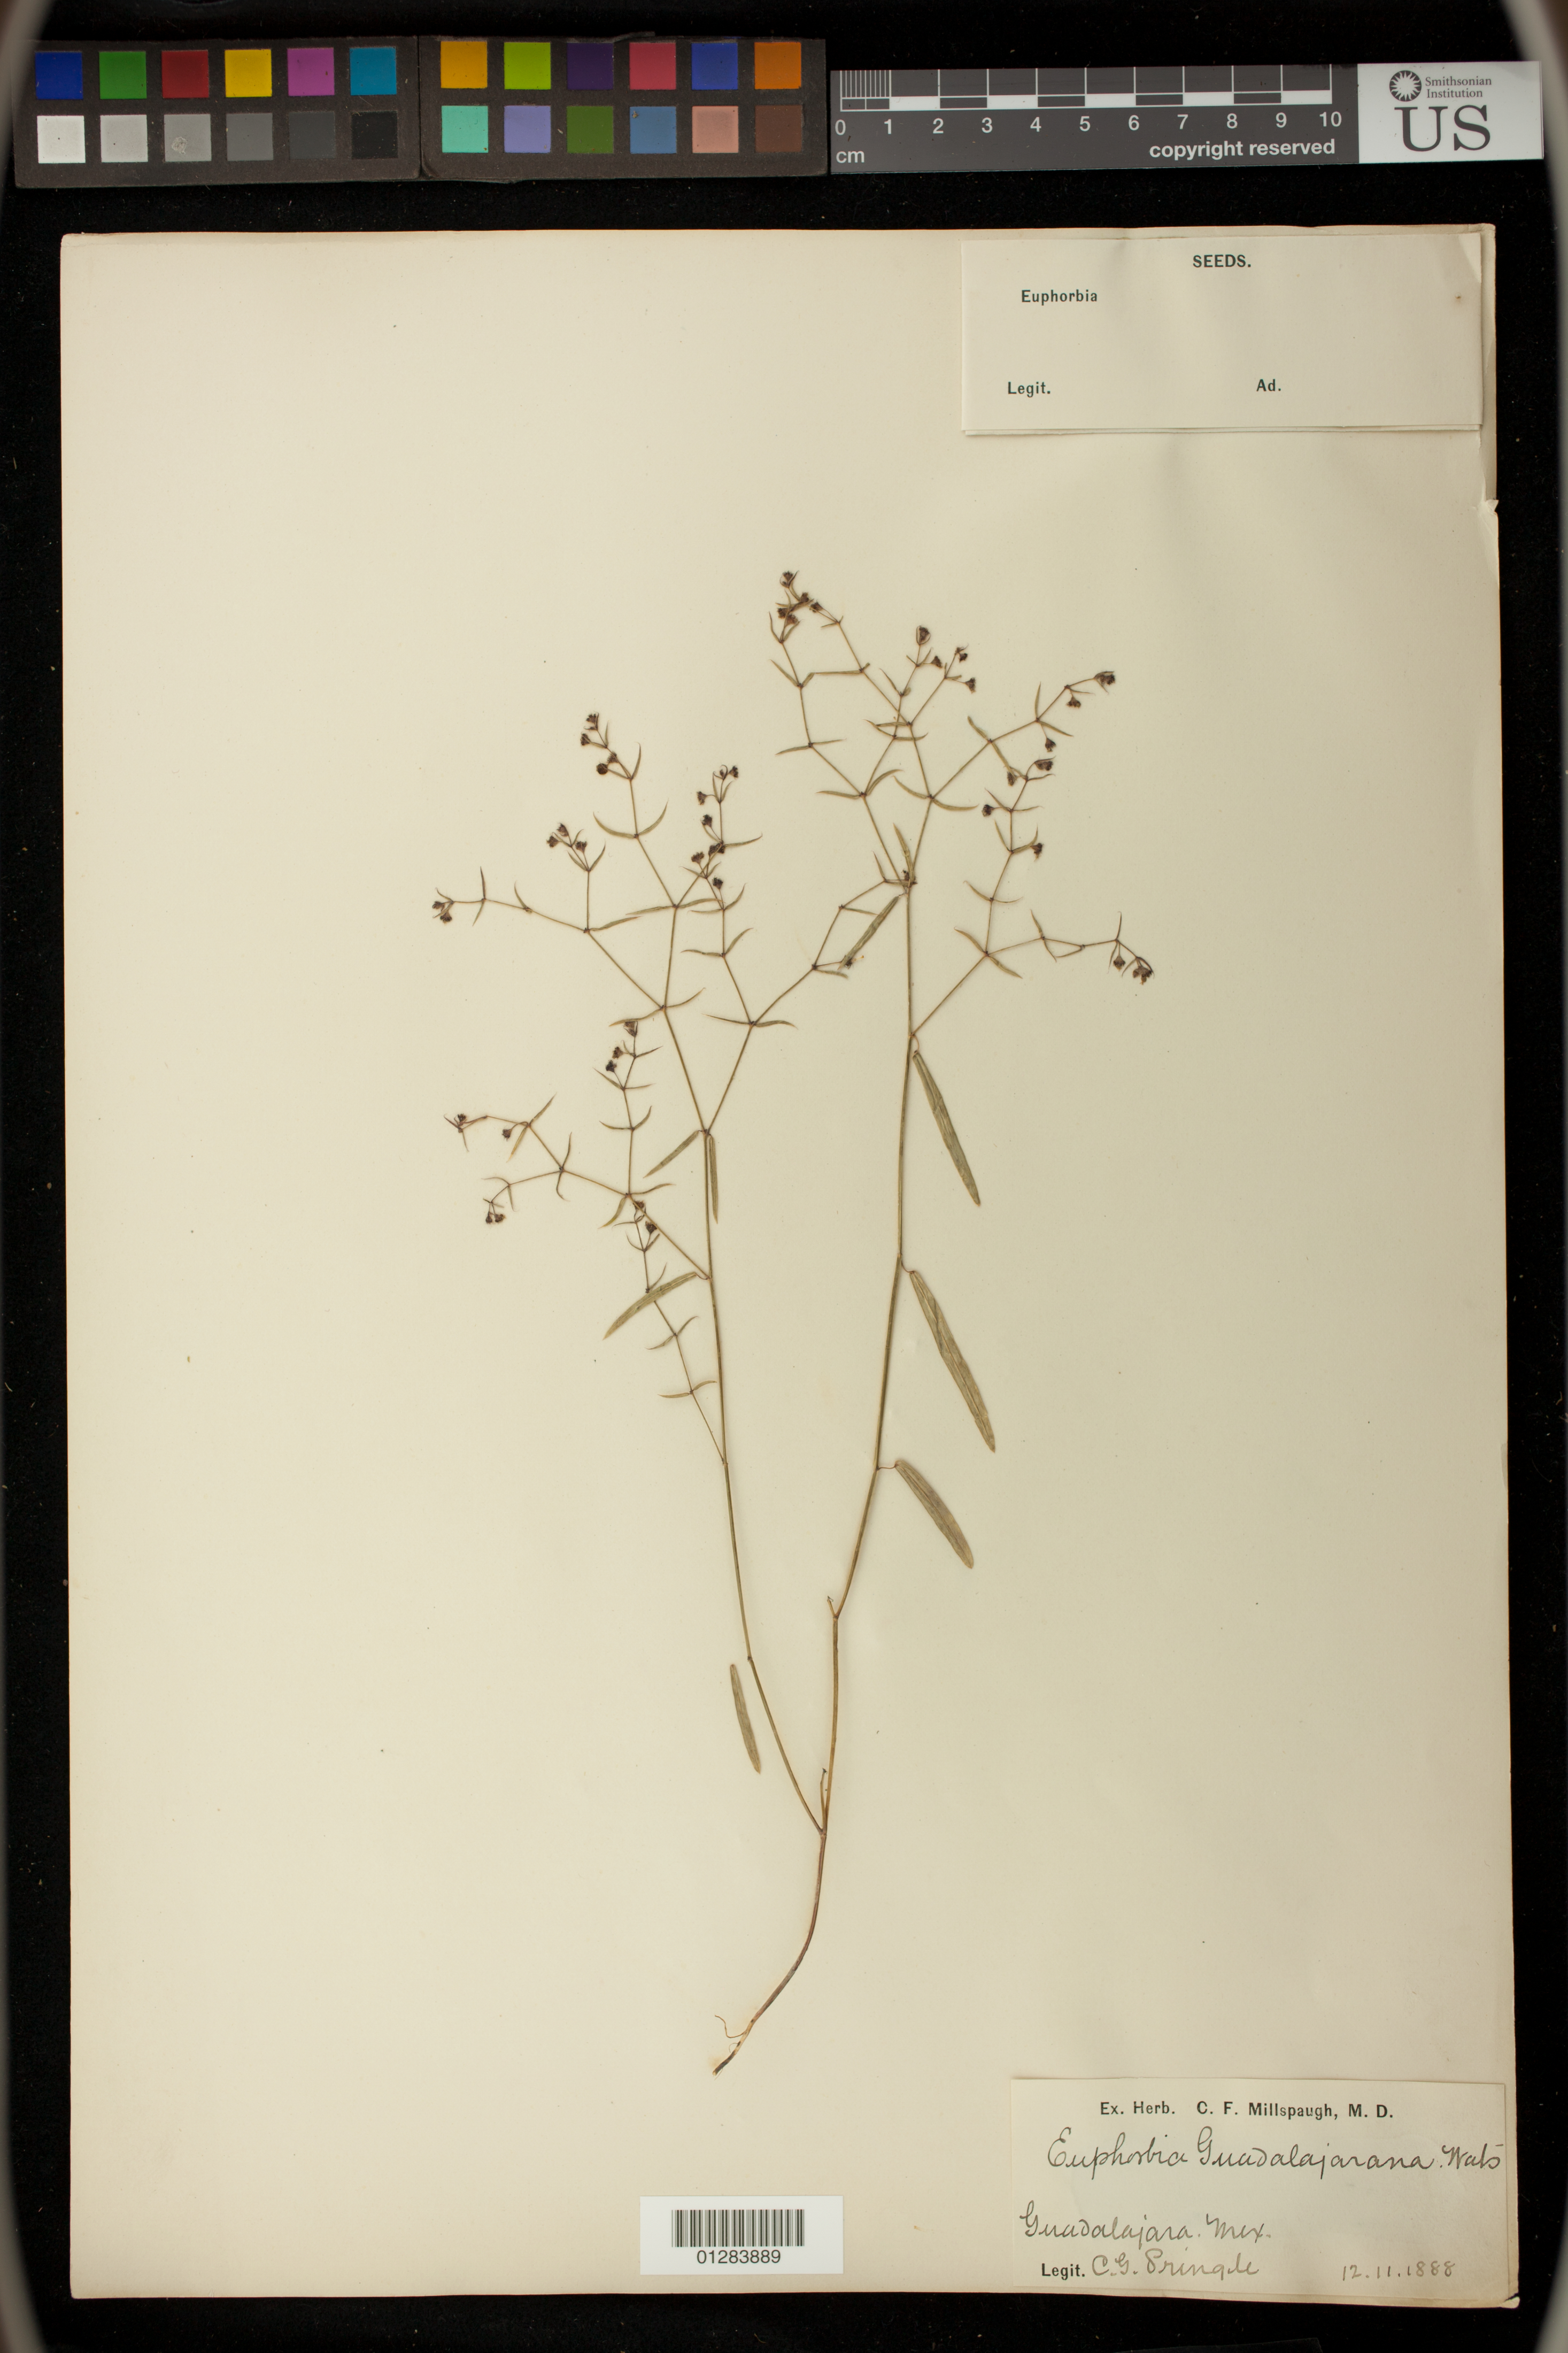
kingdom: Plantae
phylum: Tracheophyta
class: Magnoliopsida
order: Malpighiales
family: Euphorbiaceae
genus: Euphorbia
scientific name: Euphorbia guadalajarana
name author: S. Watson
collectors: C. G. Pringle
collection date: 1888-12-11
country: Mexico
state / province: Jalisco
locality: Guadalajara